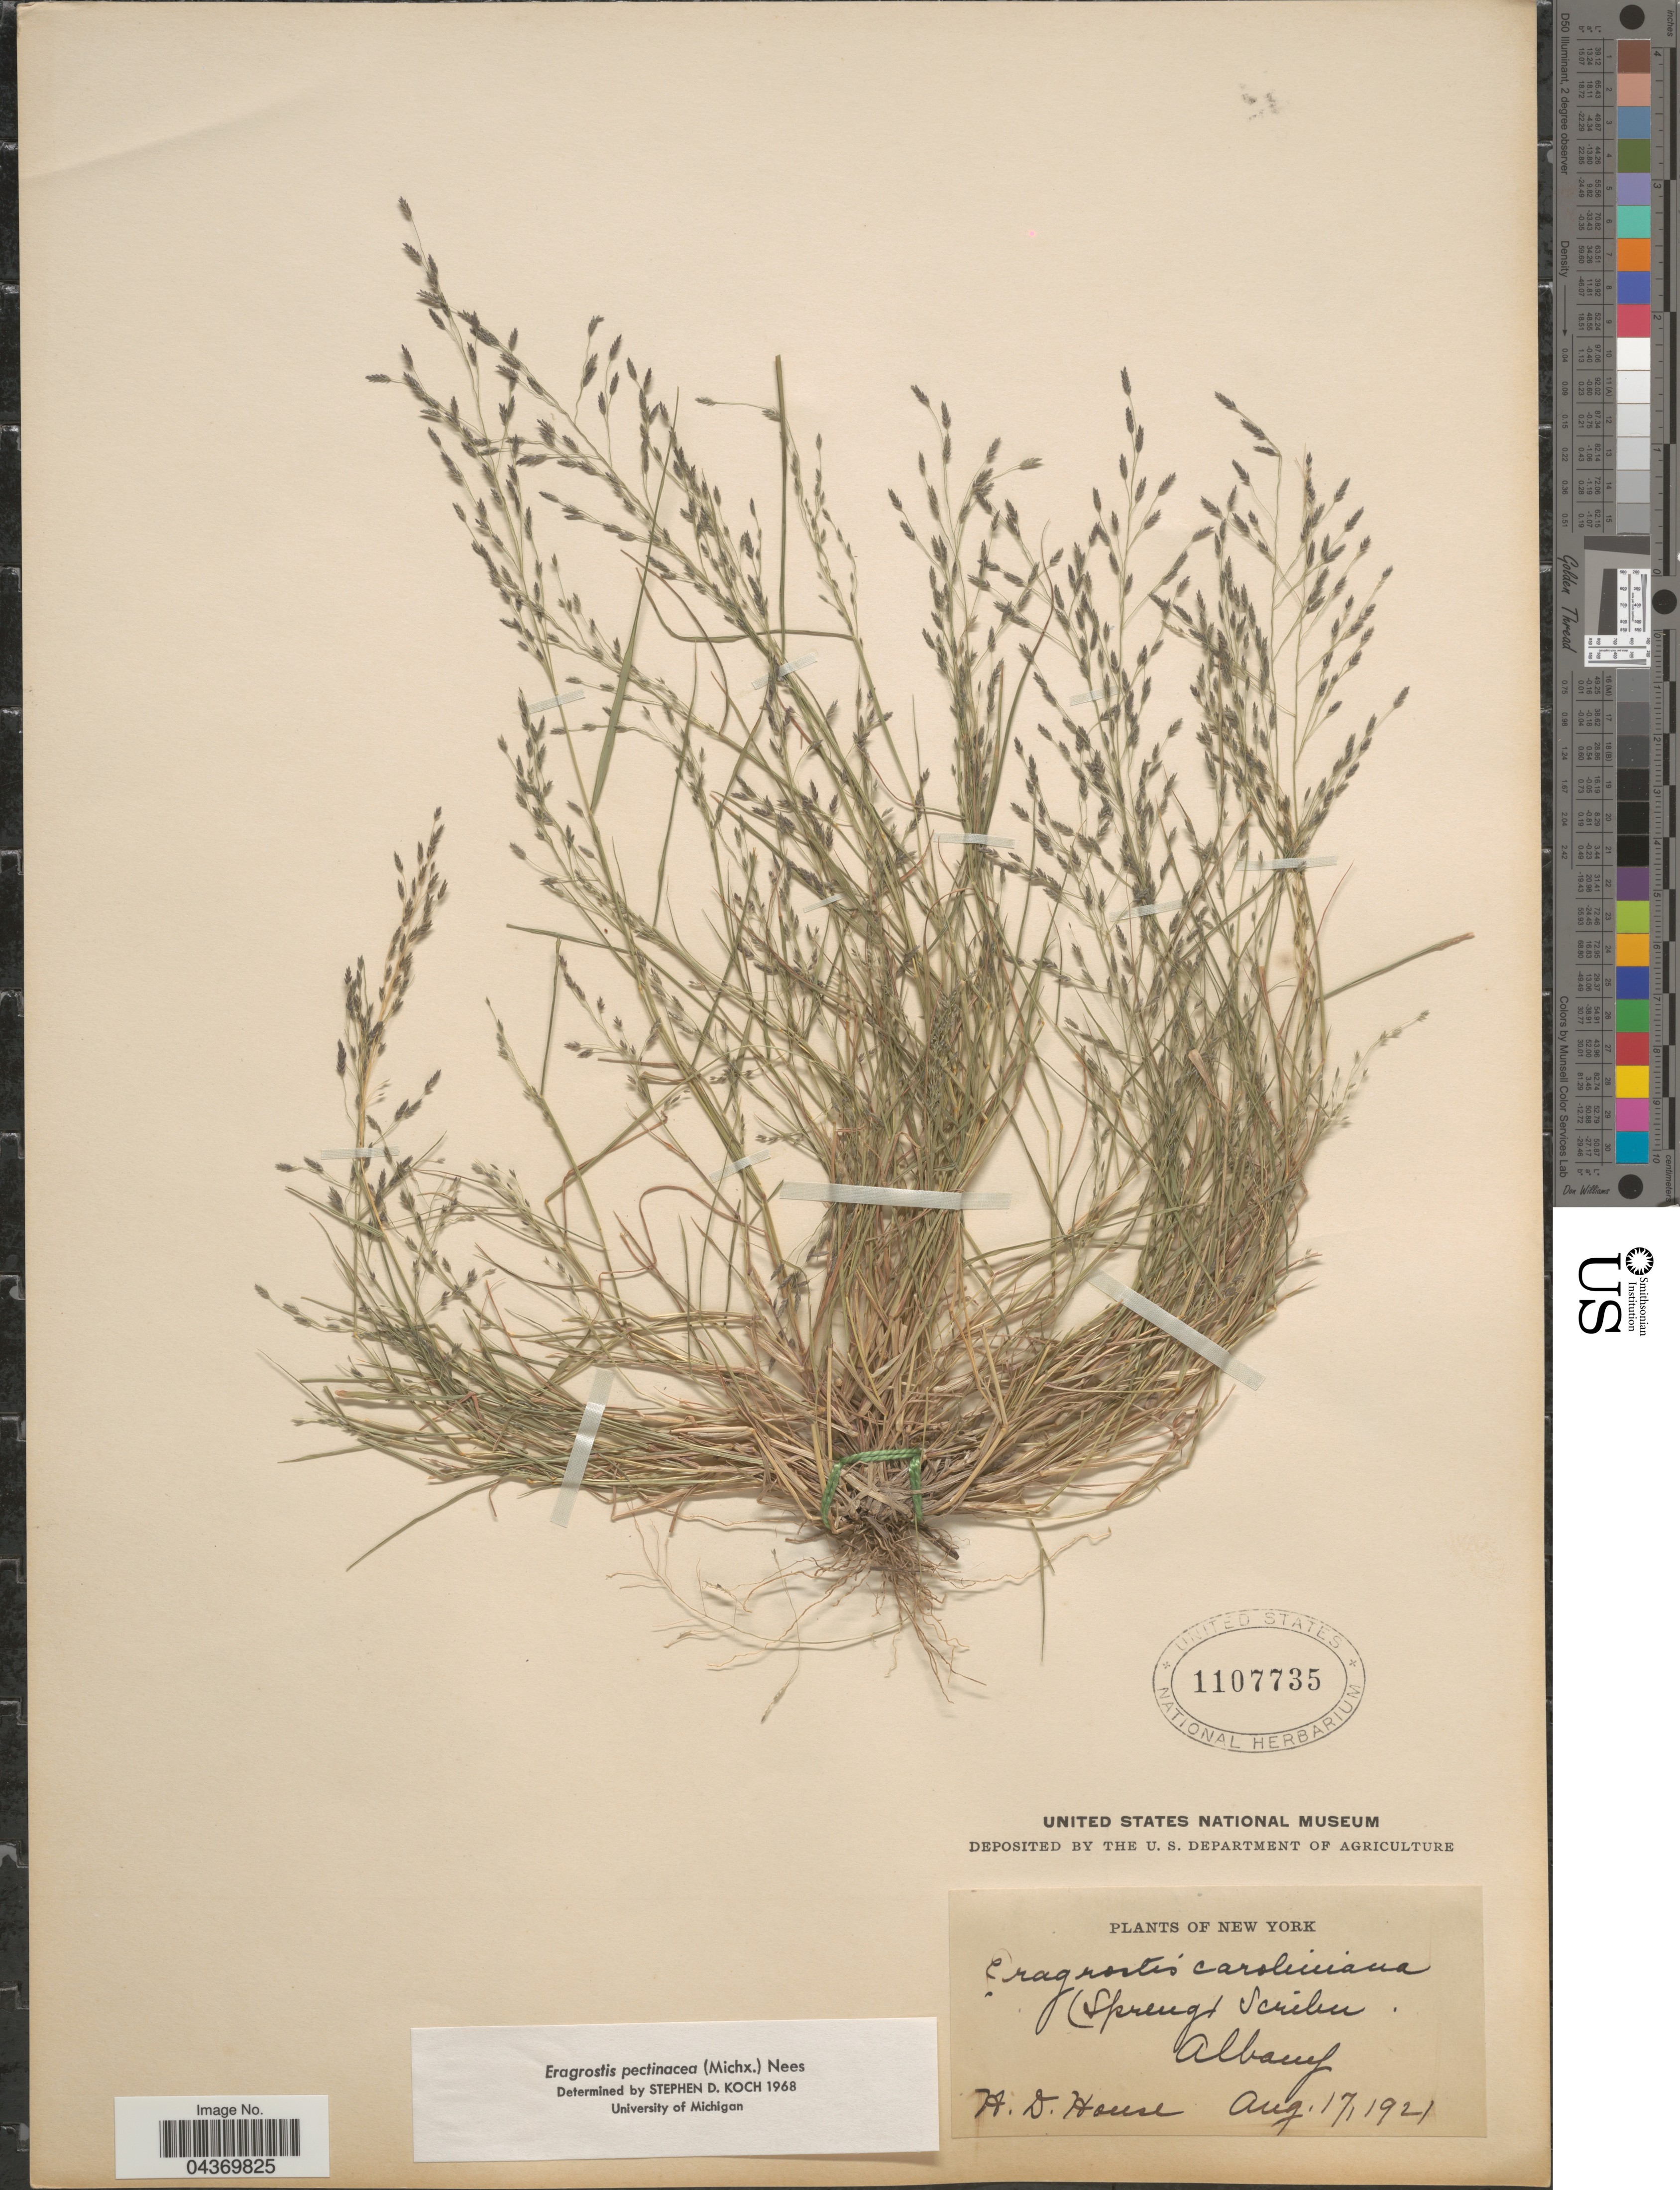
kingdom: Plantae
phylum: Tracheophyta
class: Liliopsida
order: Poales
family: Poaceae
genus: Eragrostis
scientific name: Eragrostis pectinacea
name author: (Michx.) Nees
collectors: H. D. House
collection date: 1921-08-17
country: United States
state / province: New York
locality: Albany.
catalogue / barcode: US 1107735